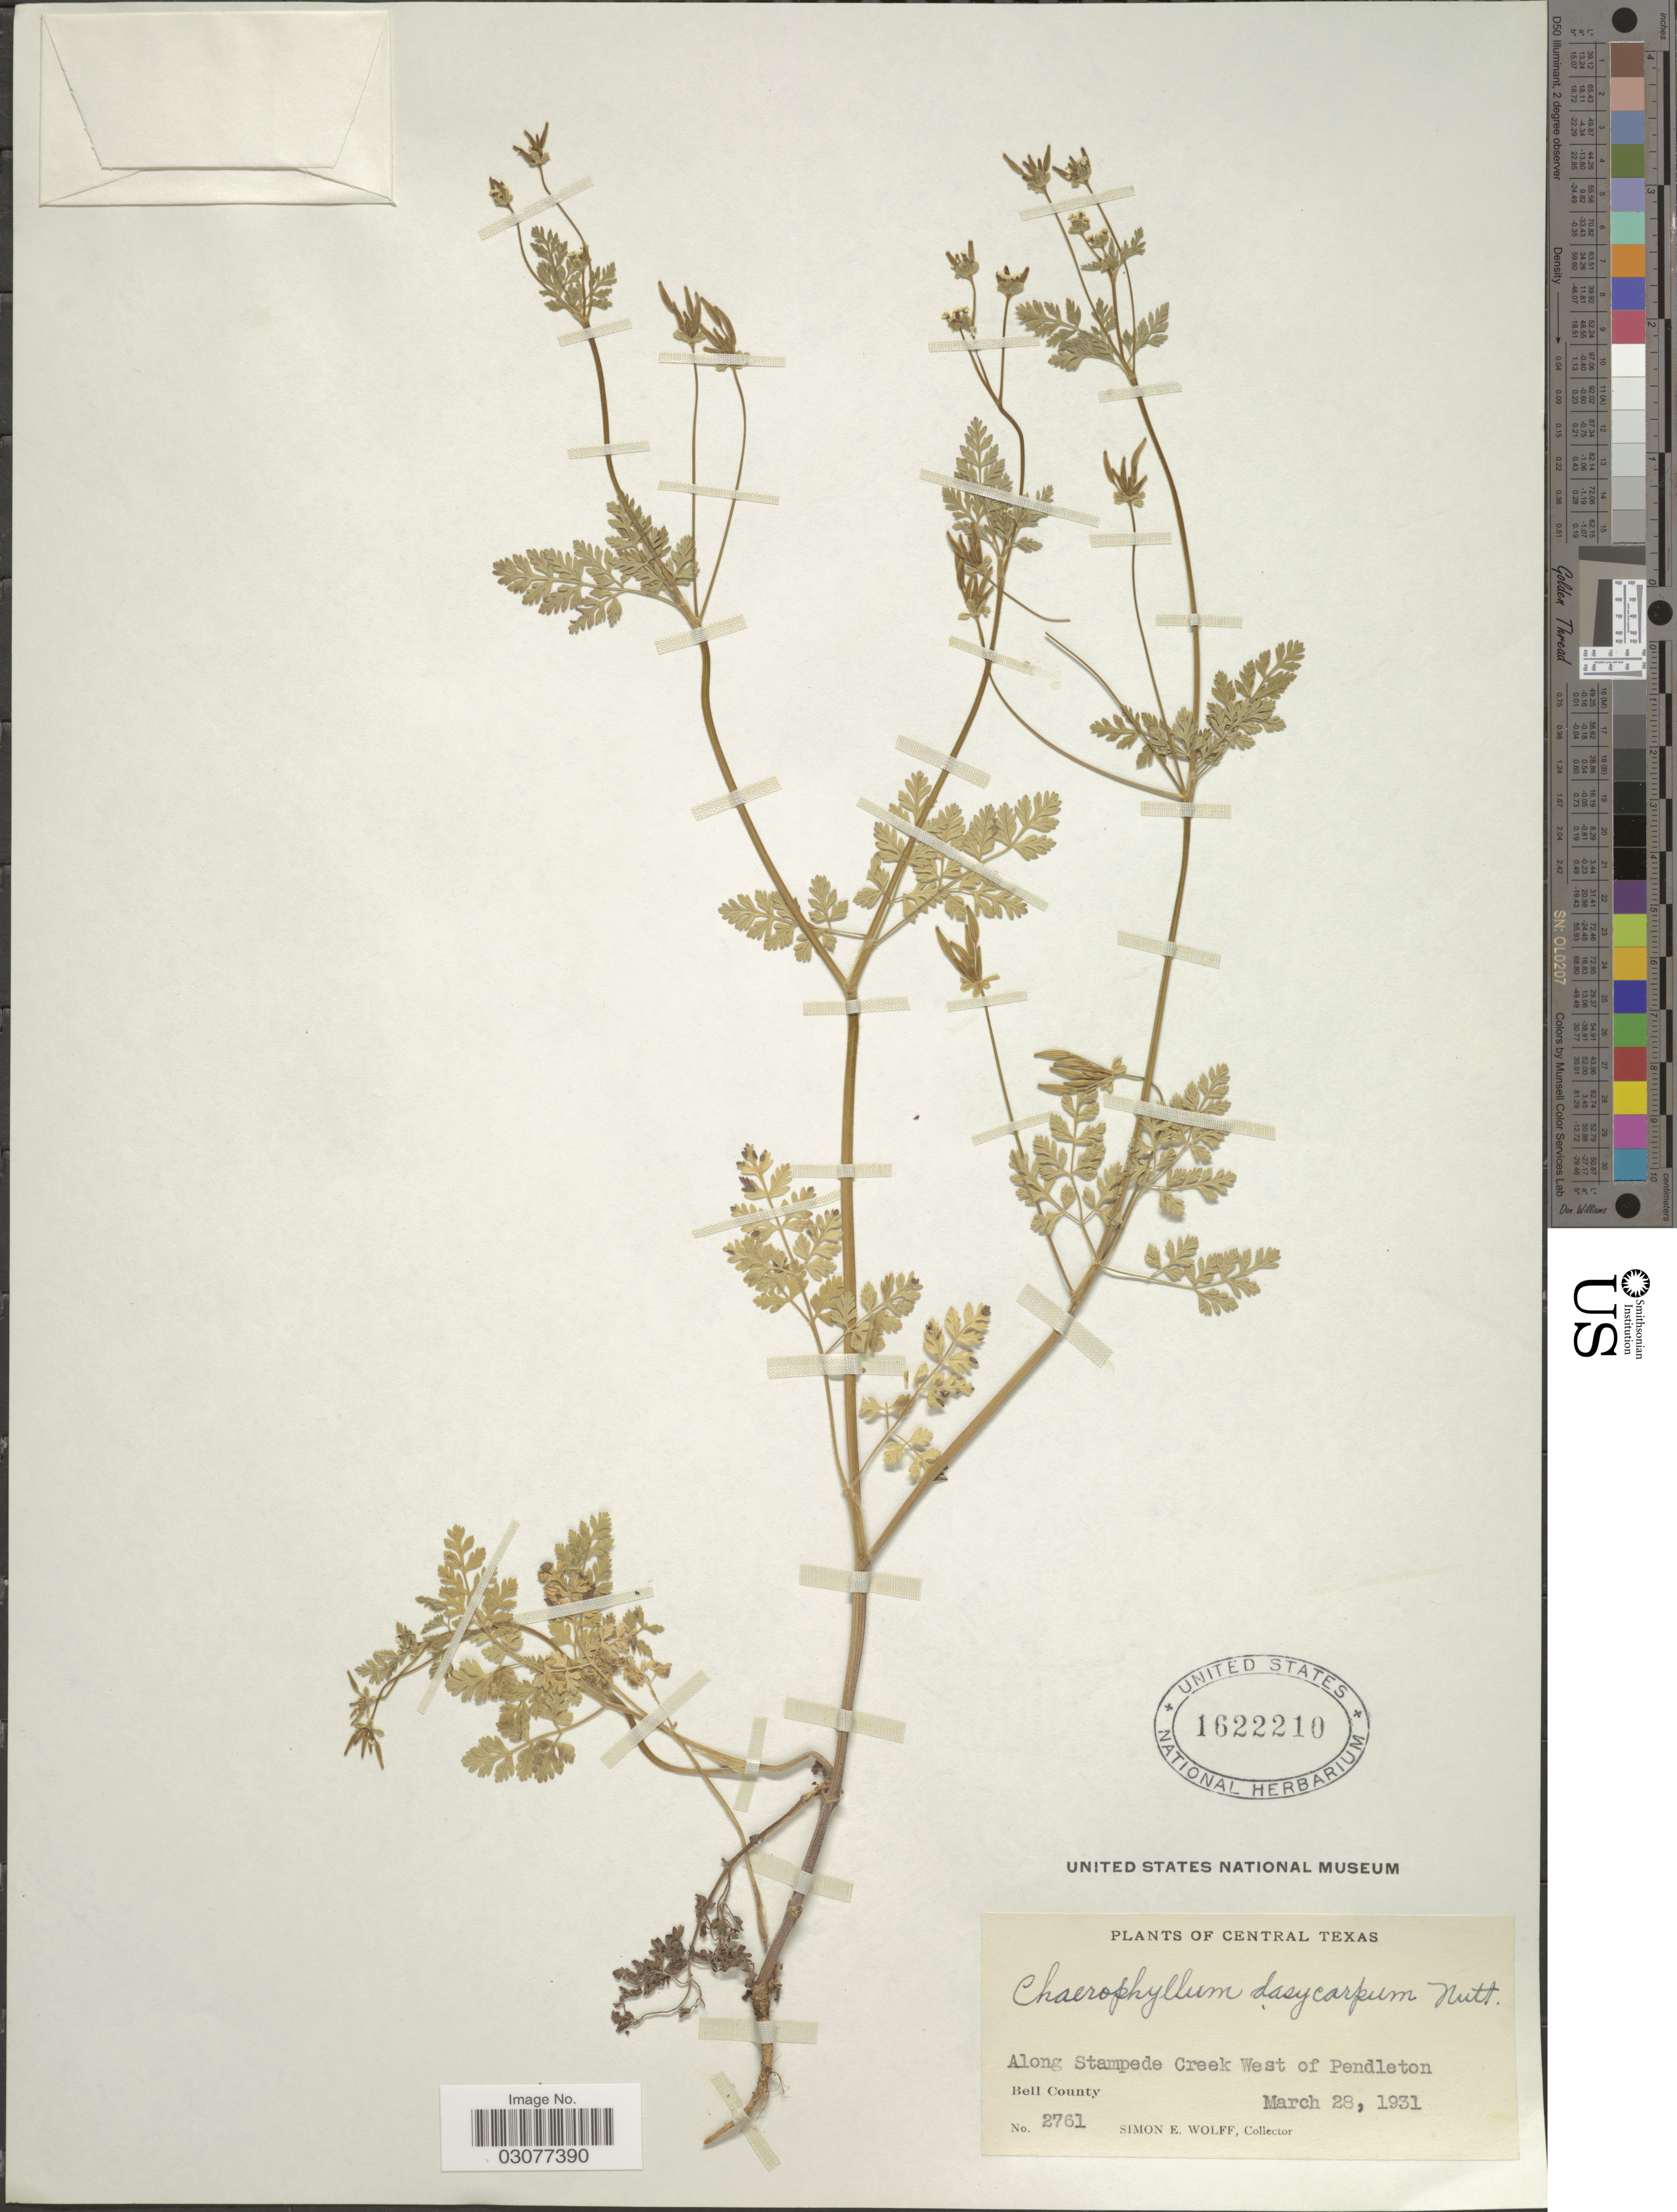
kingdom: Plantae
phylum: Tracheophyta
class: Magnoliopsida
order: Apiales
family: Apiaceae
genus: Chaerophyllum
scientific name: Chaerophyllum dasycarpum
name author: (Hook. ex S. Watson) Nutt.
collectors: S. E. Wolff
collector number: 2761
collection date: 1931-03-28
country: United States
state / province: Texas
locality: Central Texas, Along Stampede Creek West of Pendleton, Bell County.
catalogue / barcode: US 1622210